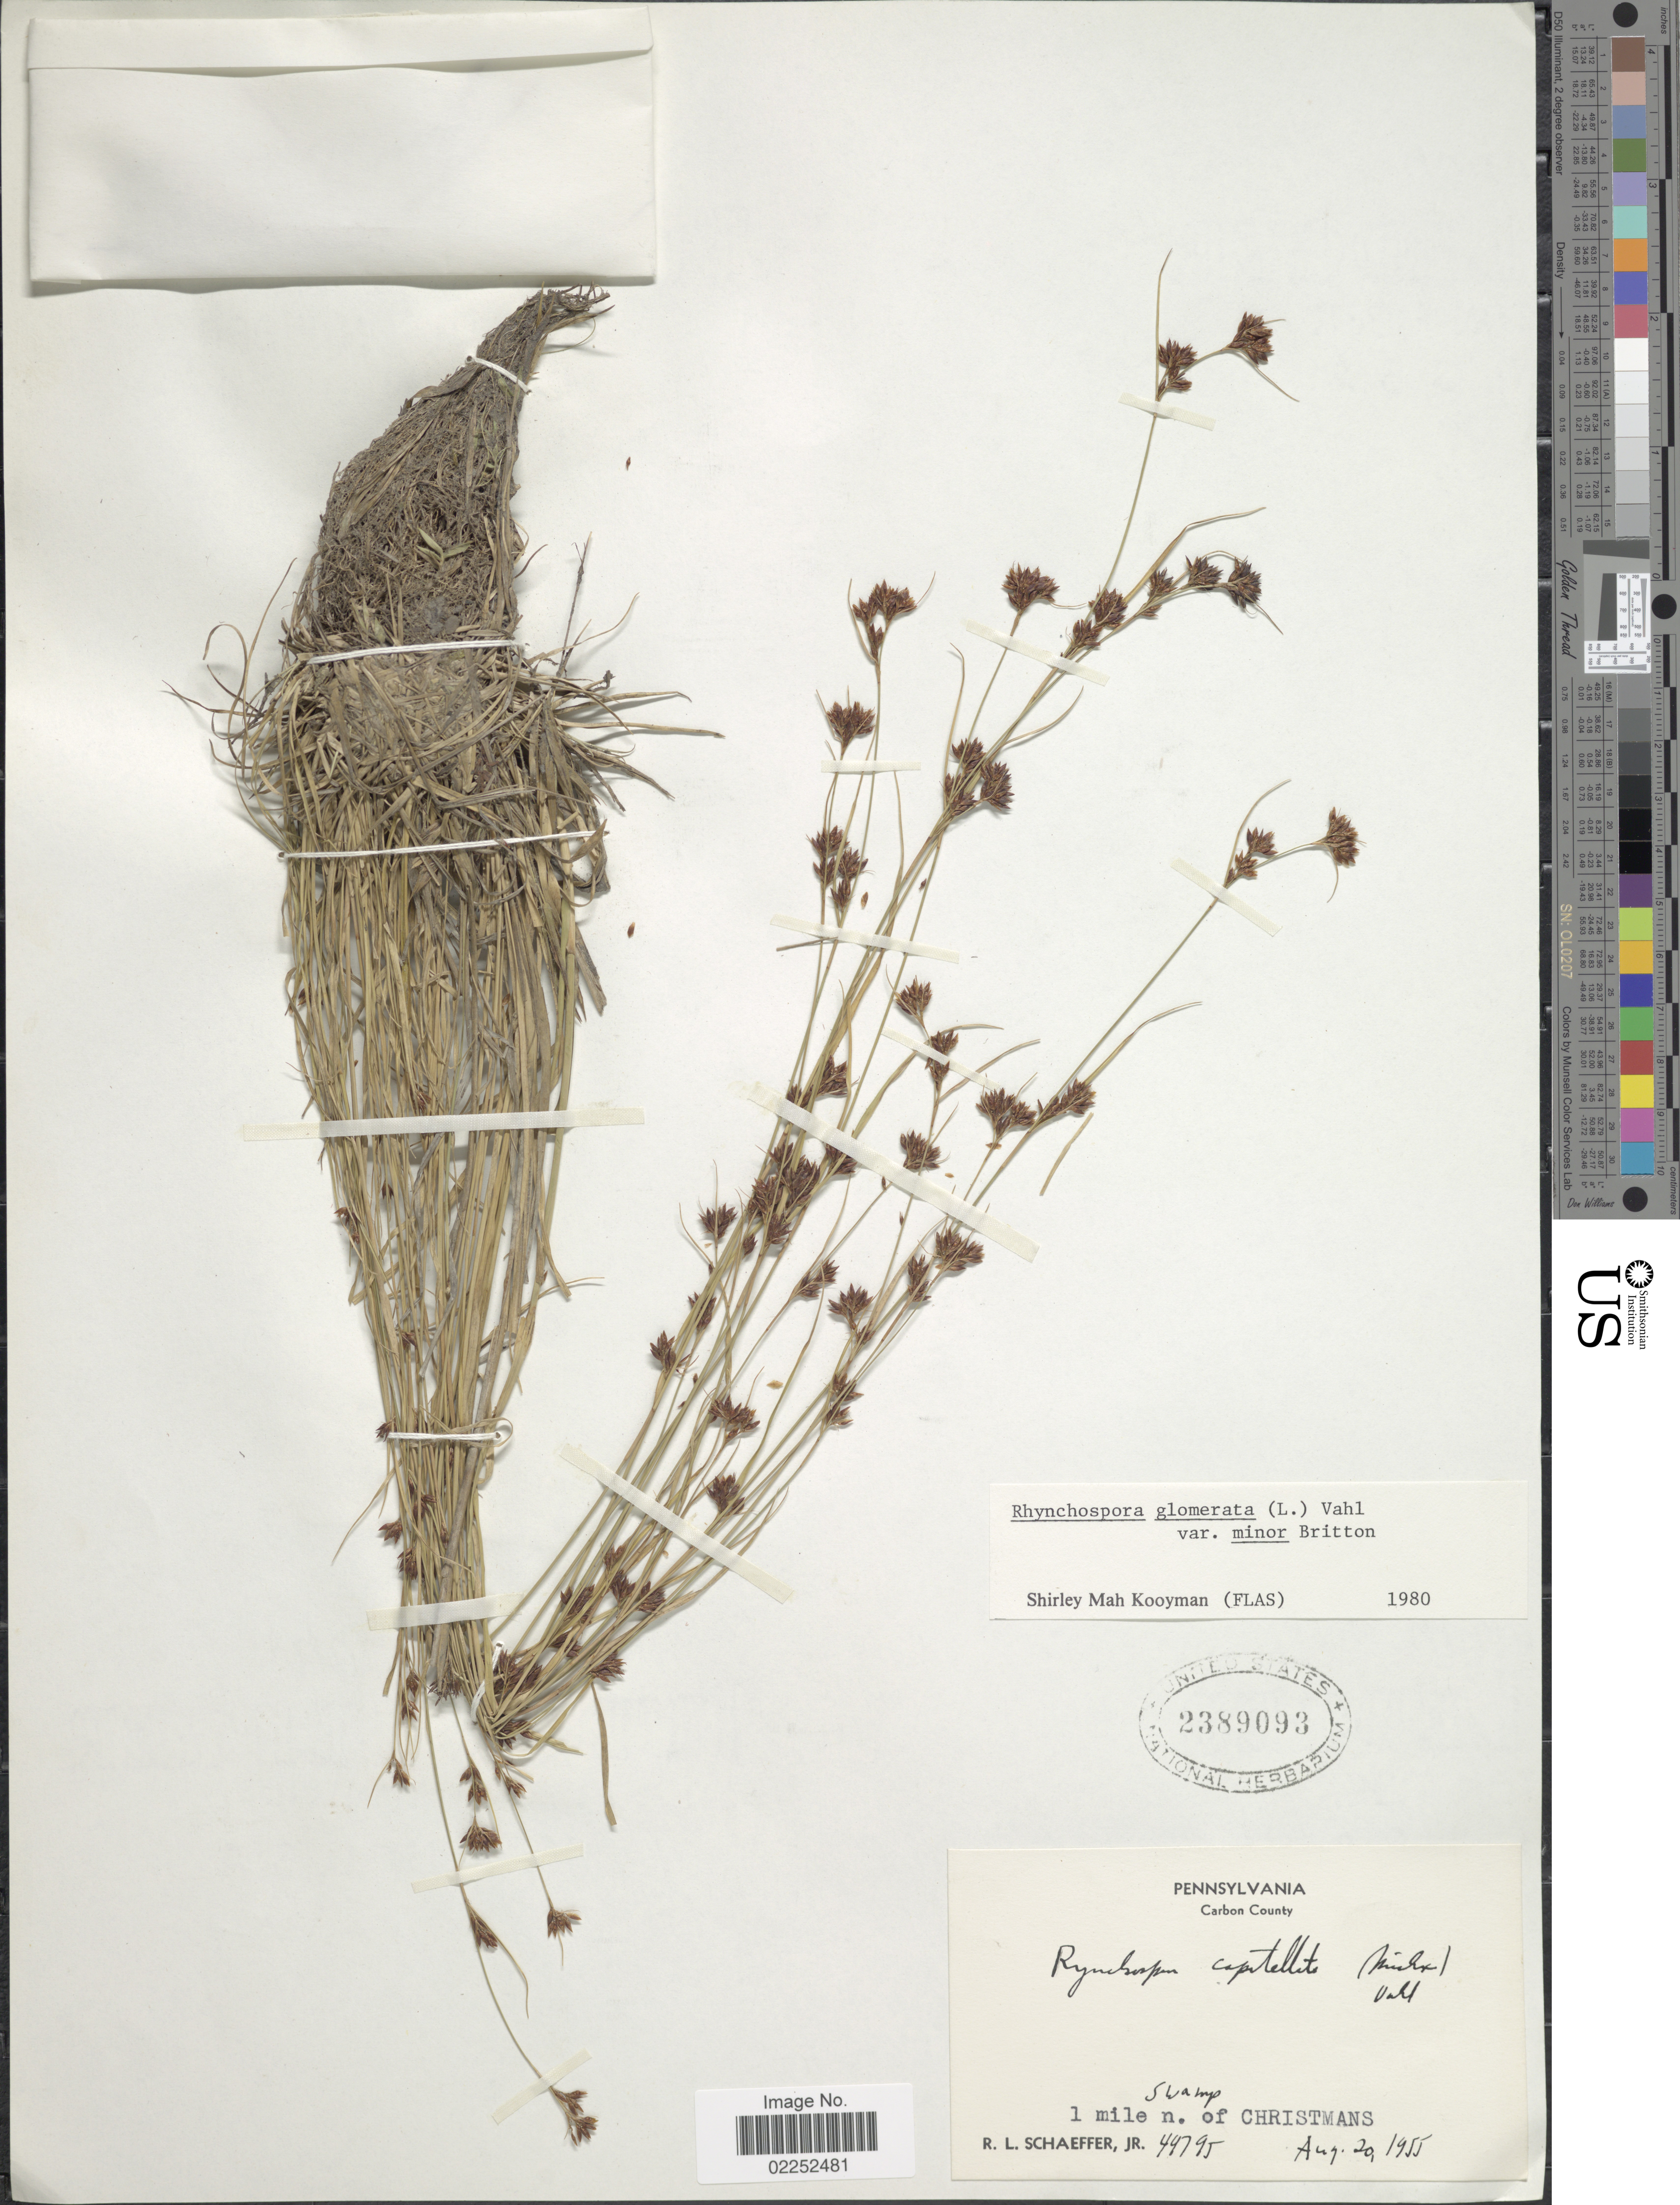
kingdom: Plantae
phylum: Tracheophyta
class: Liliopsida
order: Poales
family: Cyperaceae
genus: Rhynchospora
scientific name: Rhynchospora capitellata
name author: (Michx.) Vahl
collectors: R. L. Schaeffer Jr.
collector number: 44795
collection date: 1955-08-20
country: United States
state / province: Pennsylvania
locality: Carbon County, Swamp, 1 mile n. of Christmans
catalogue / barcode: US 2389093